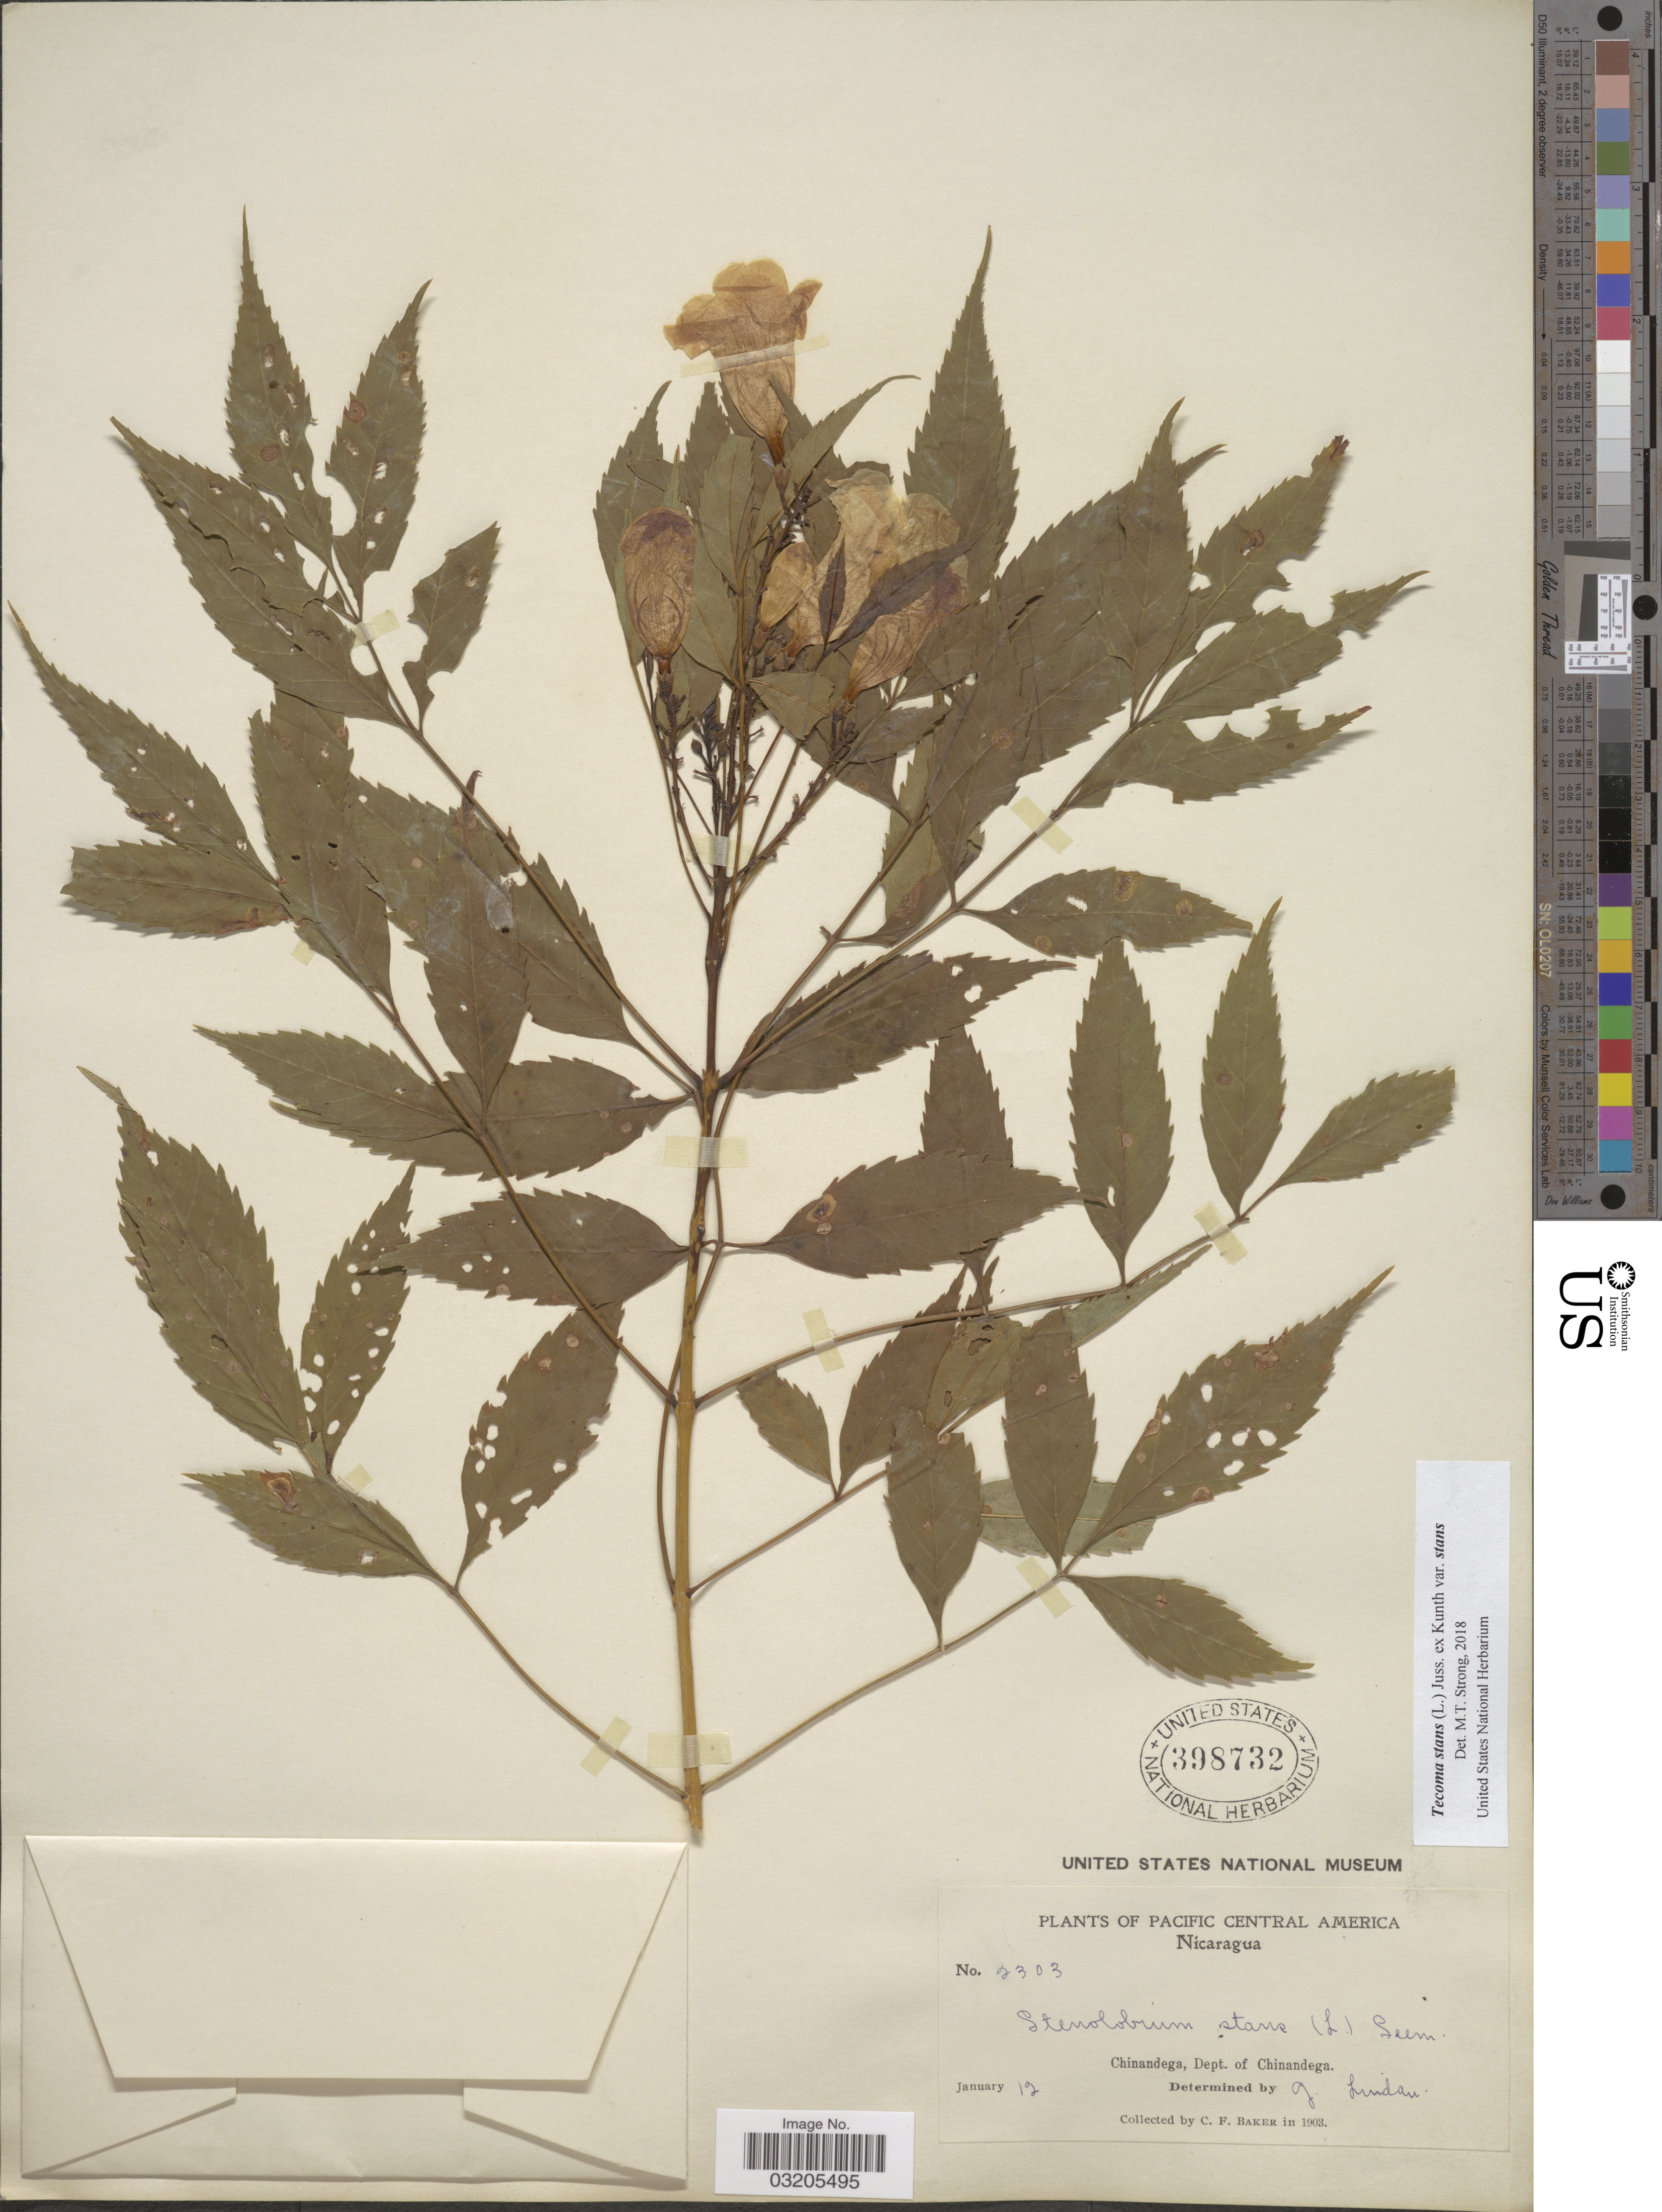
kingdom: Plantae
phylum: Tracheophyta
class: Magnoliopsida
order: Lamiales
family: Bignoniaceae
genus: Tecoma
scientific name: Tecoma stans var. stans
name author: (L.) Juss. ex Kunth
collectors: C. F. Baker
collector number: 2303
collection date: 1903-01-12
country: Nicaragua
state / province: Chinandega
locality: Pacific Central America. Chinandega, Dept. of Chinandega.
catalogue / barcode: US 398732